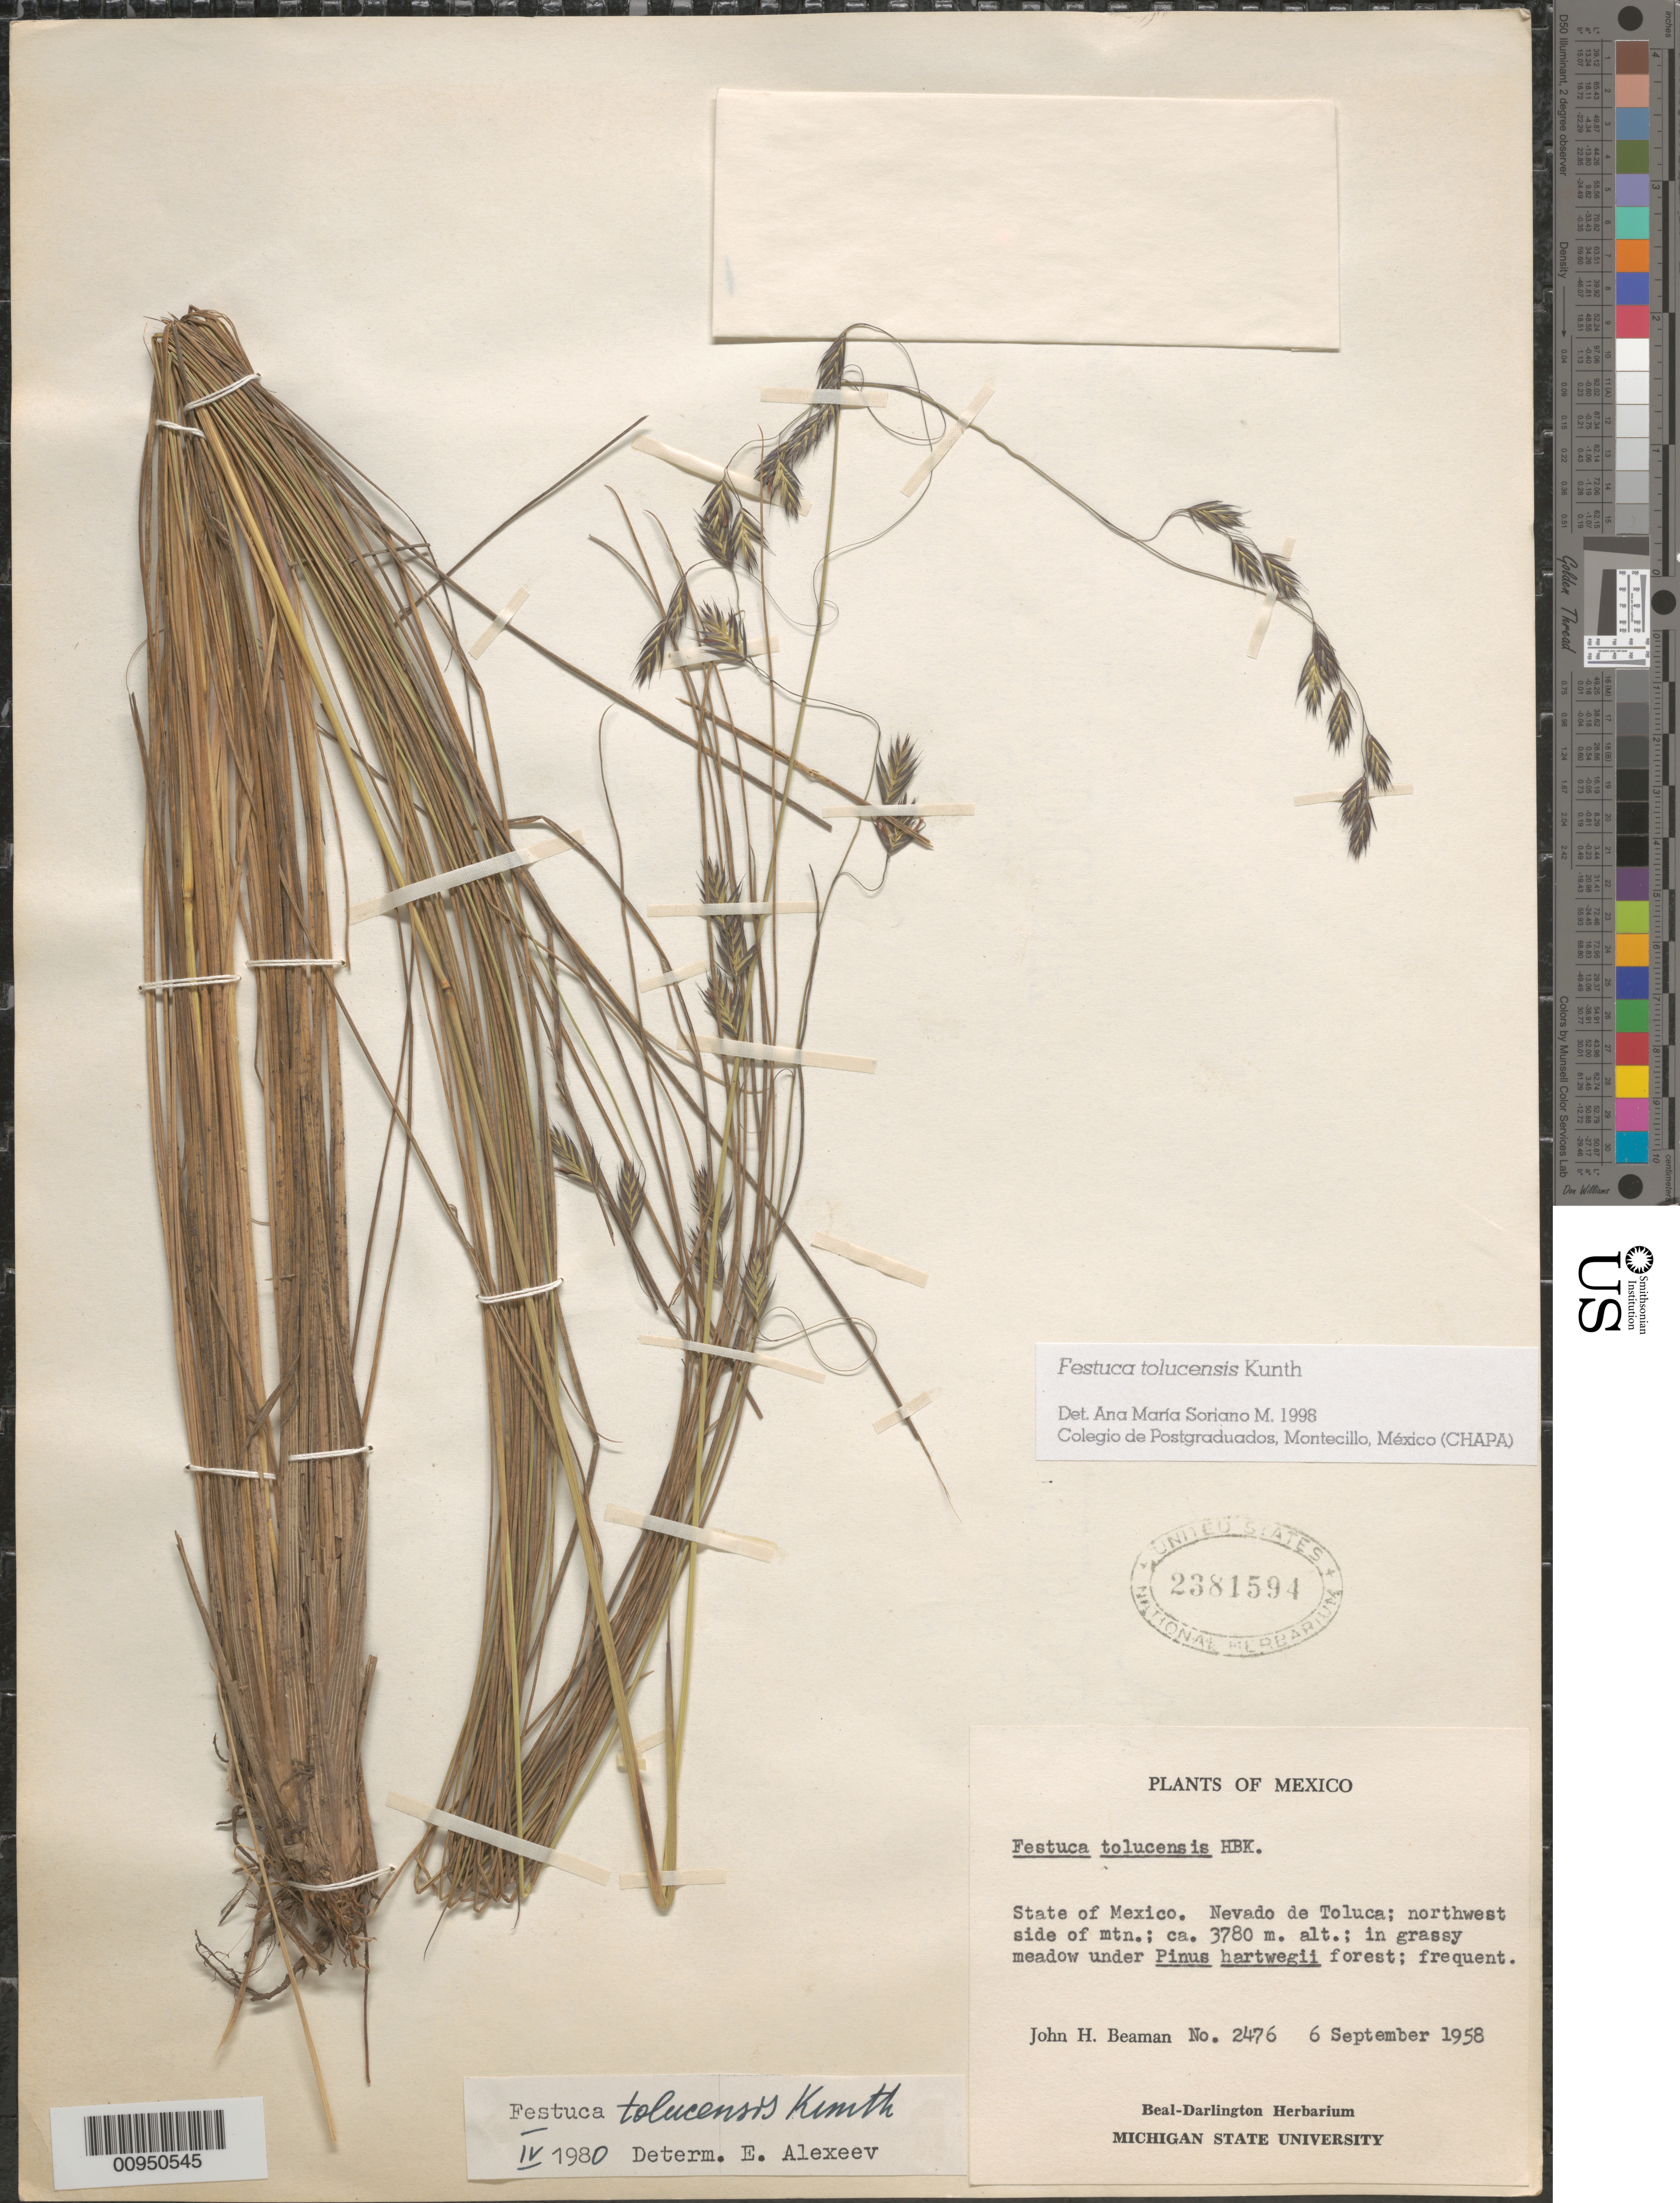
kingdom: Plantae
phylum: Tracheophyta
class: Liliopsida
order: Poales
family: Poaceae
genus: Festuca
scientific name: Festuca tolucensis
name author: Kunth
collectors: J. H. Beaman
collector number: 2476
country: Mexico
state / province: México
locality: Nevado de Toluca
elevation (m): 3780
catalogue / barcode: US 2381594